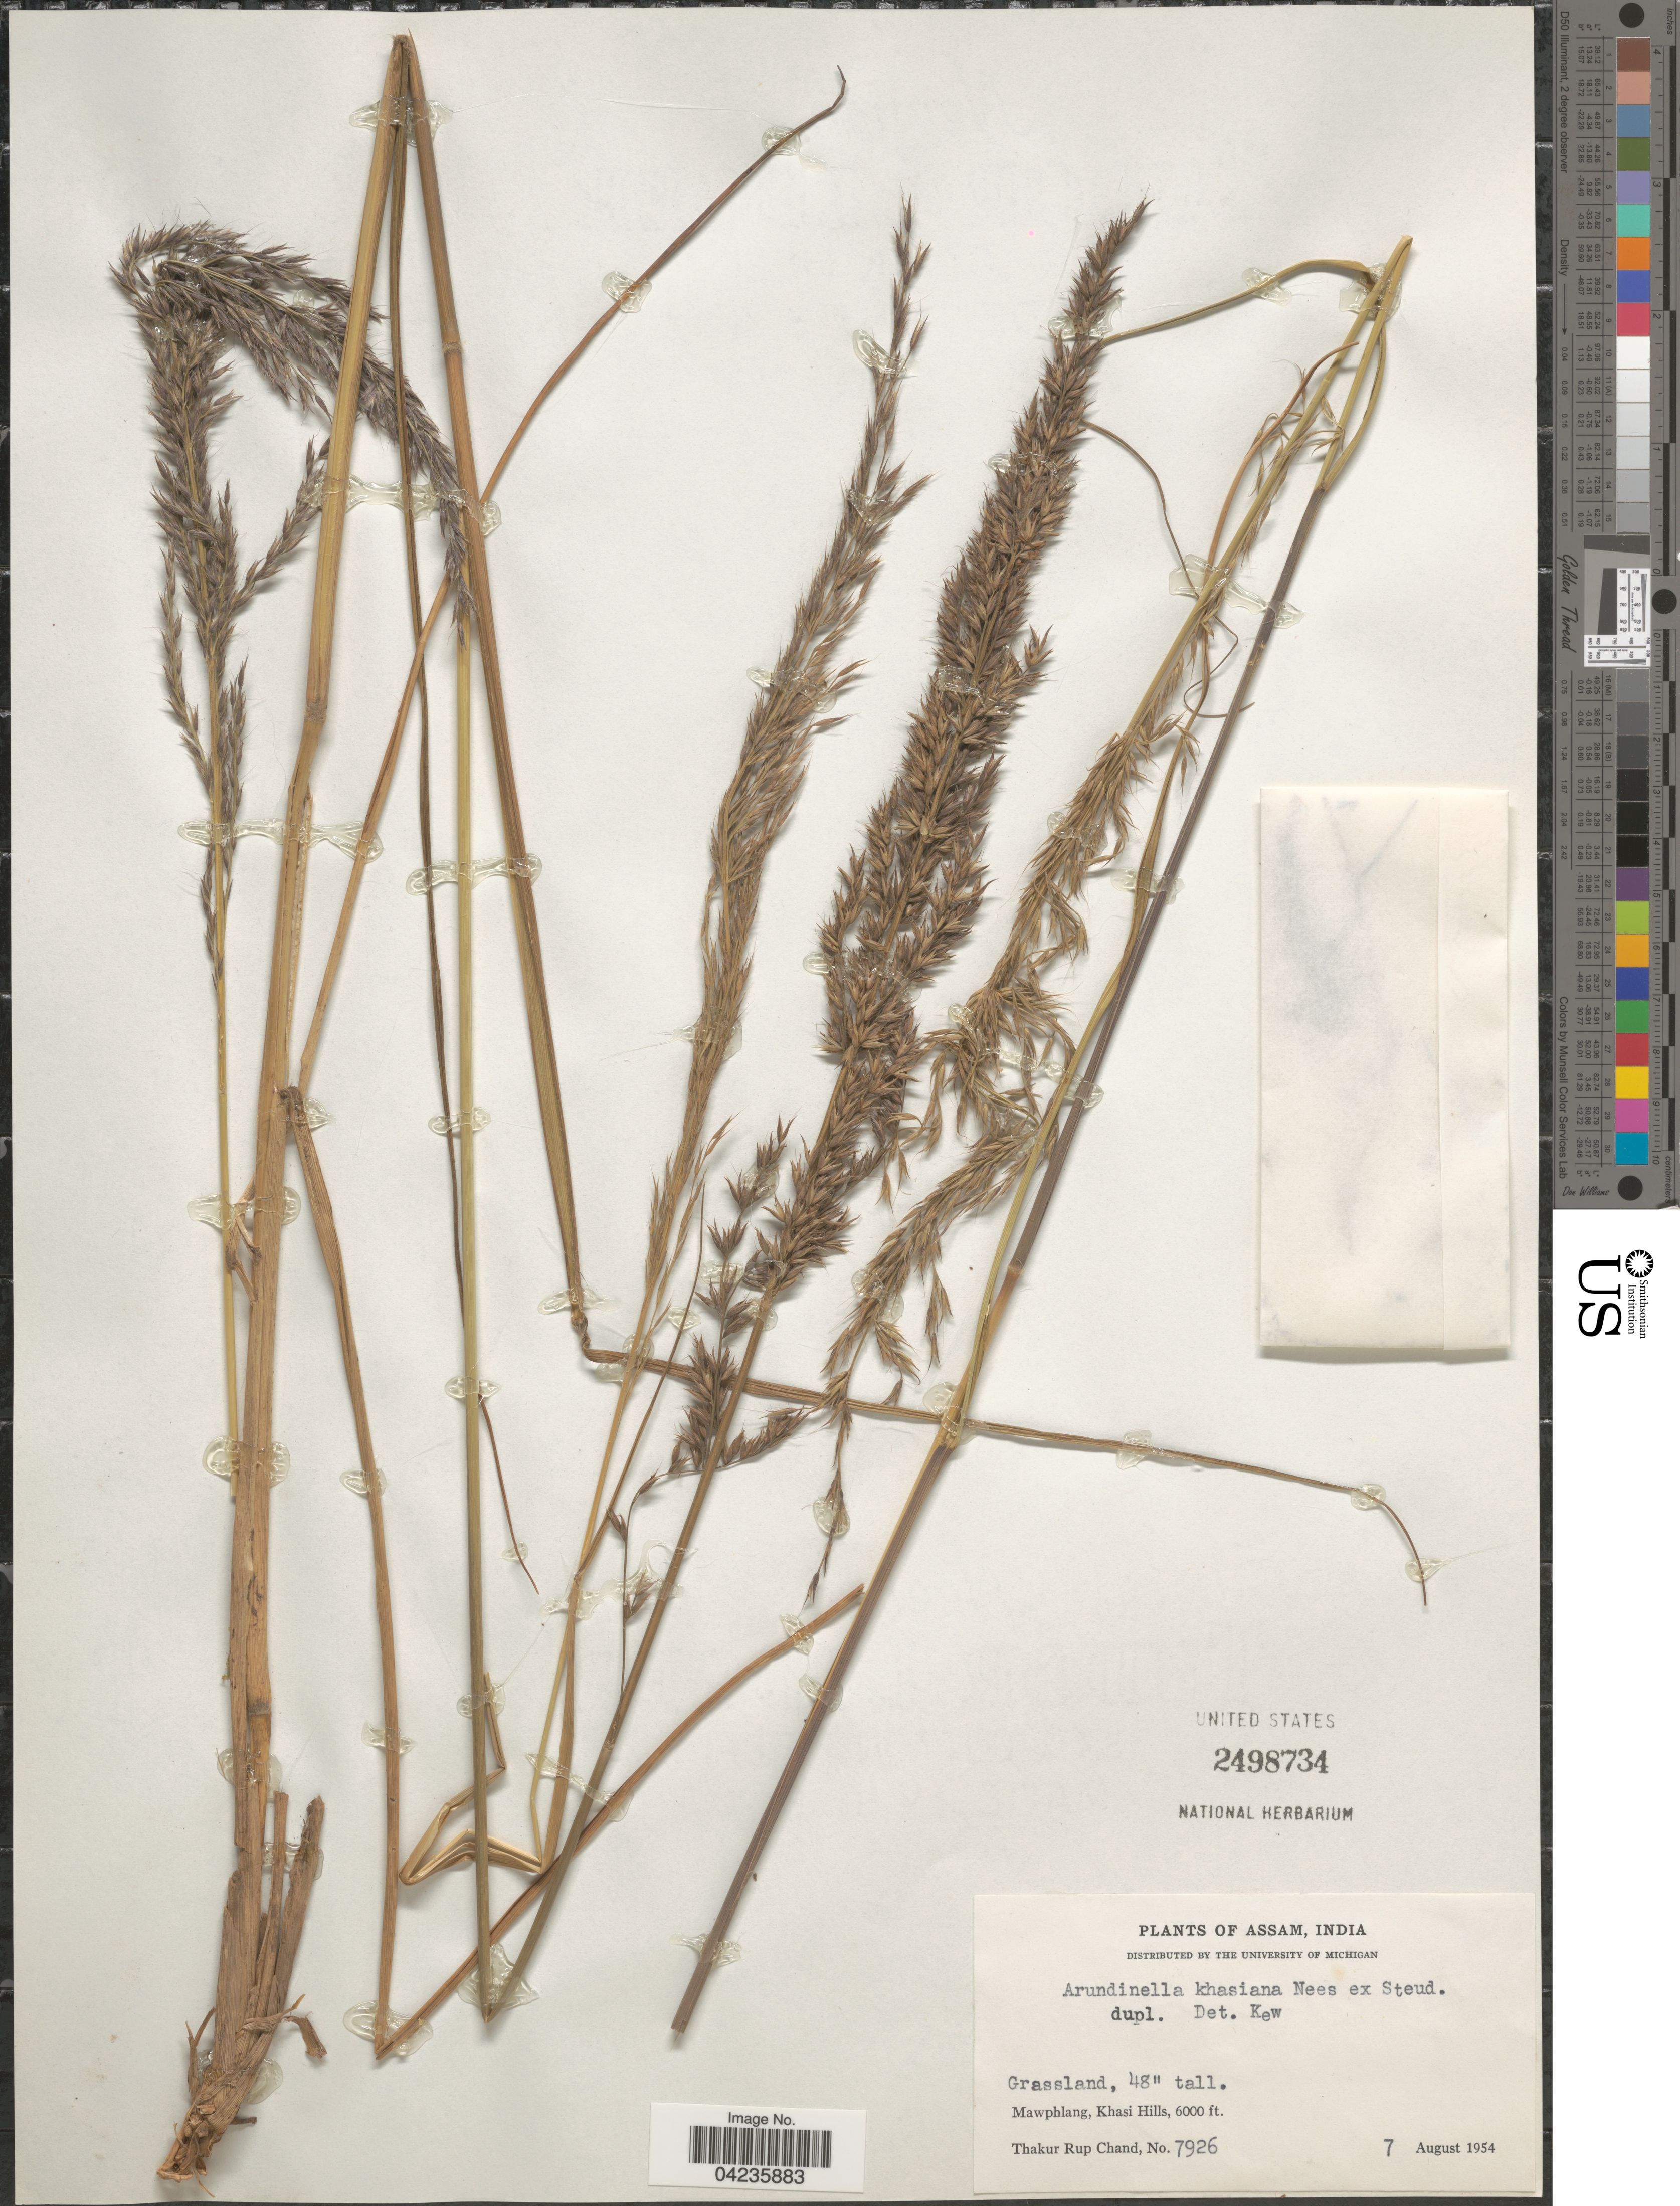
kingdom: Plantae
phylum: Tracheophyta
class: Liliopsida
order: Poales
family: Poaceae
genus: Arundinella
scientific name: Arundinella khaseana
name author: Nees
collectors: T. R. Chand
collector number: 7926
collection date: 1954-08-07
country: India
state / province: Meghalaya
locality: Mawphlang, Khasi Hills.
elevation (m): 1829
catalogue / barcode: US 2498734